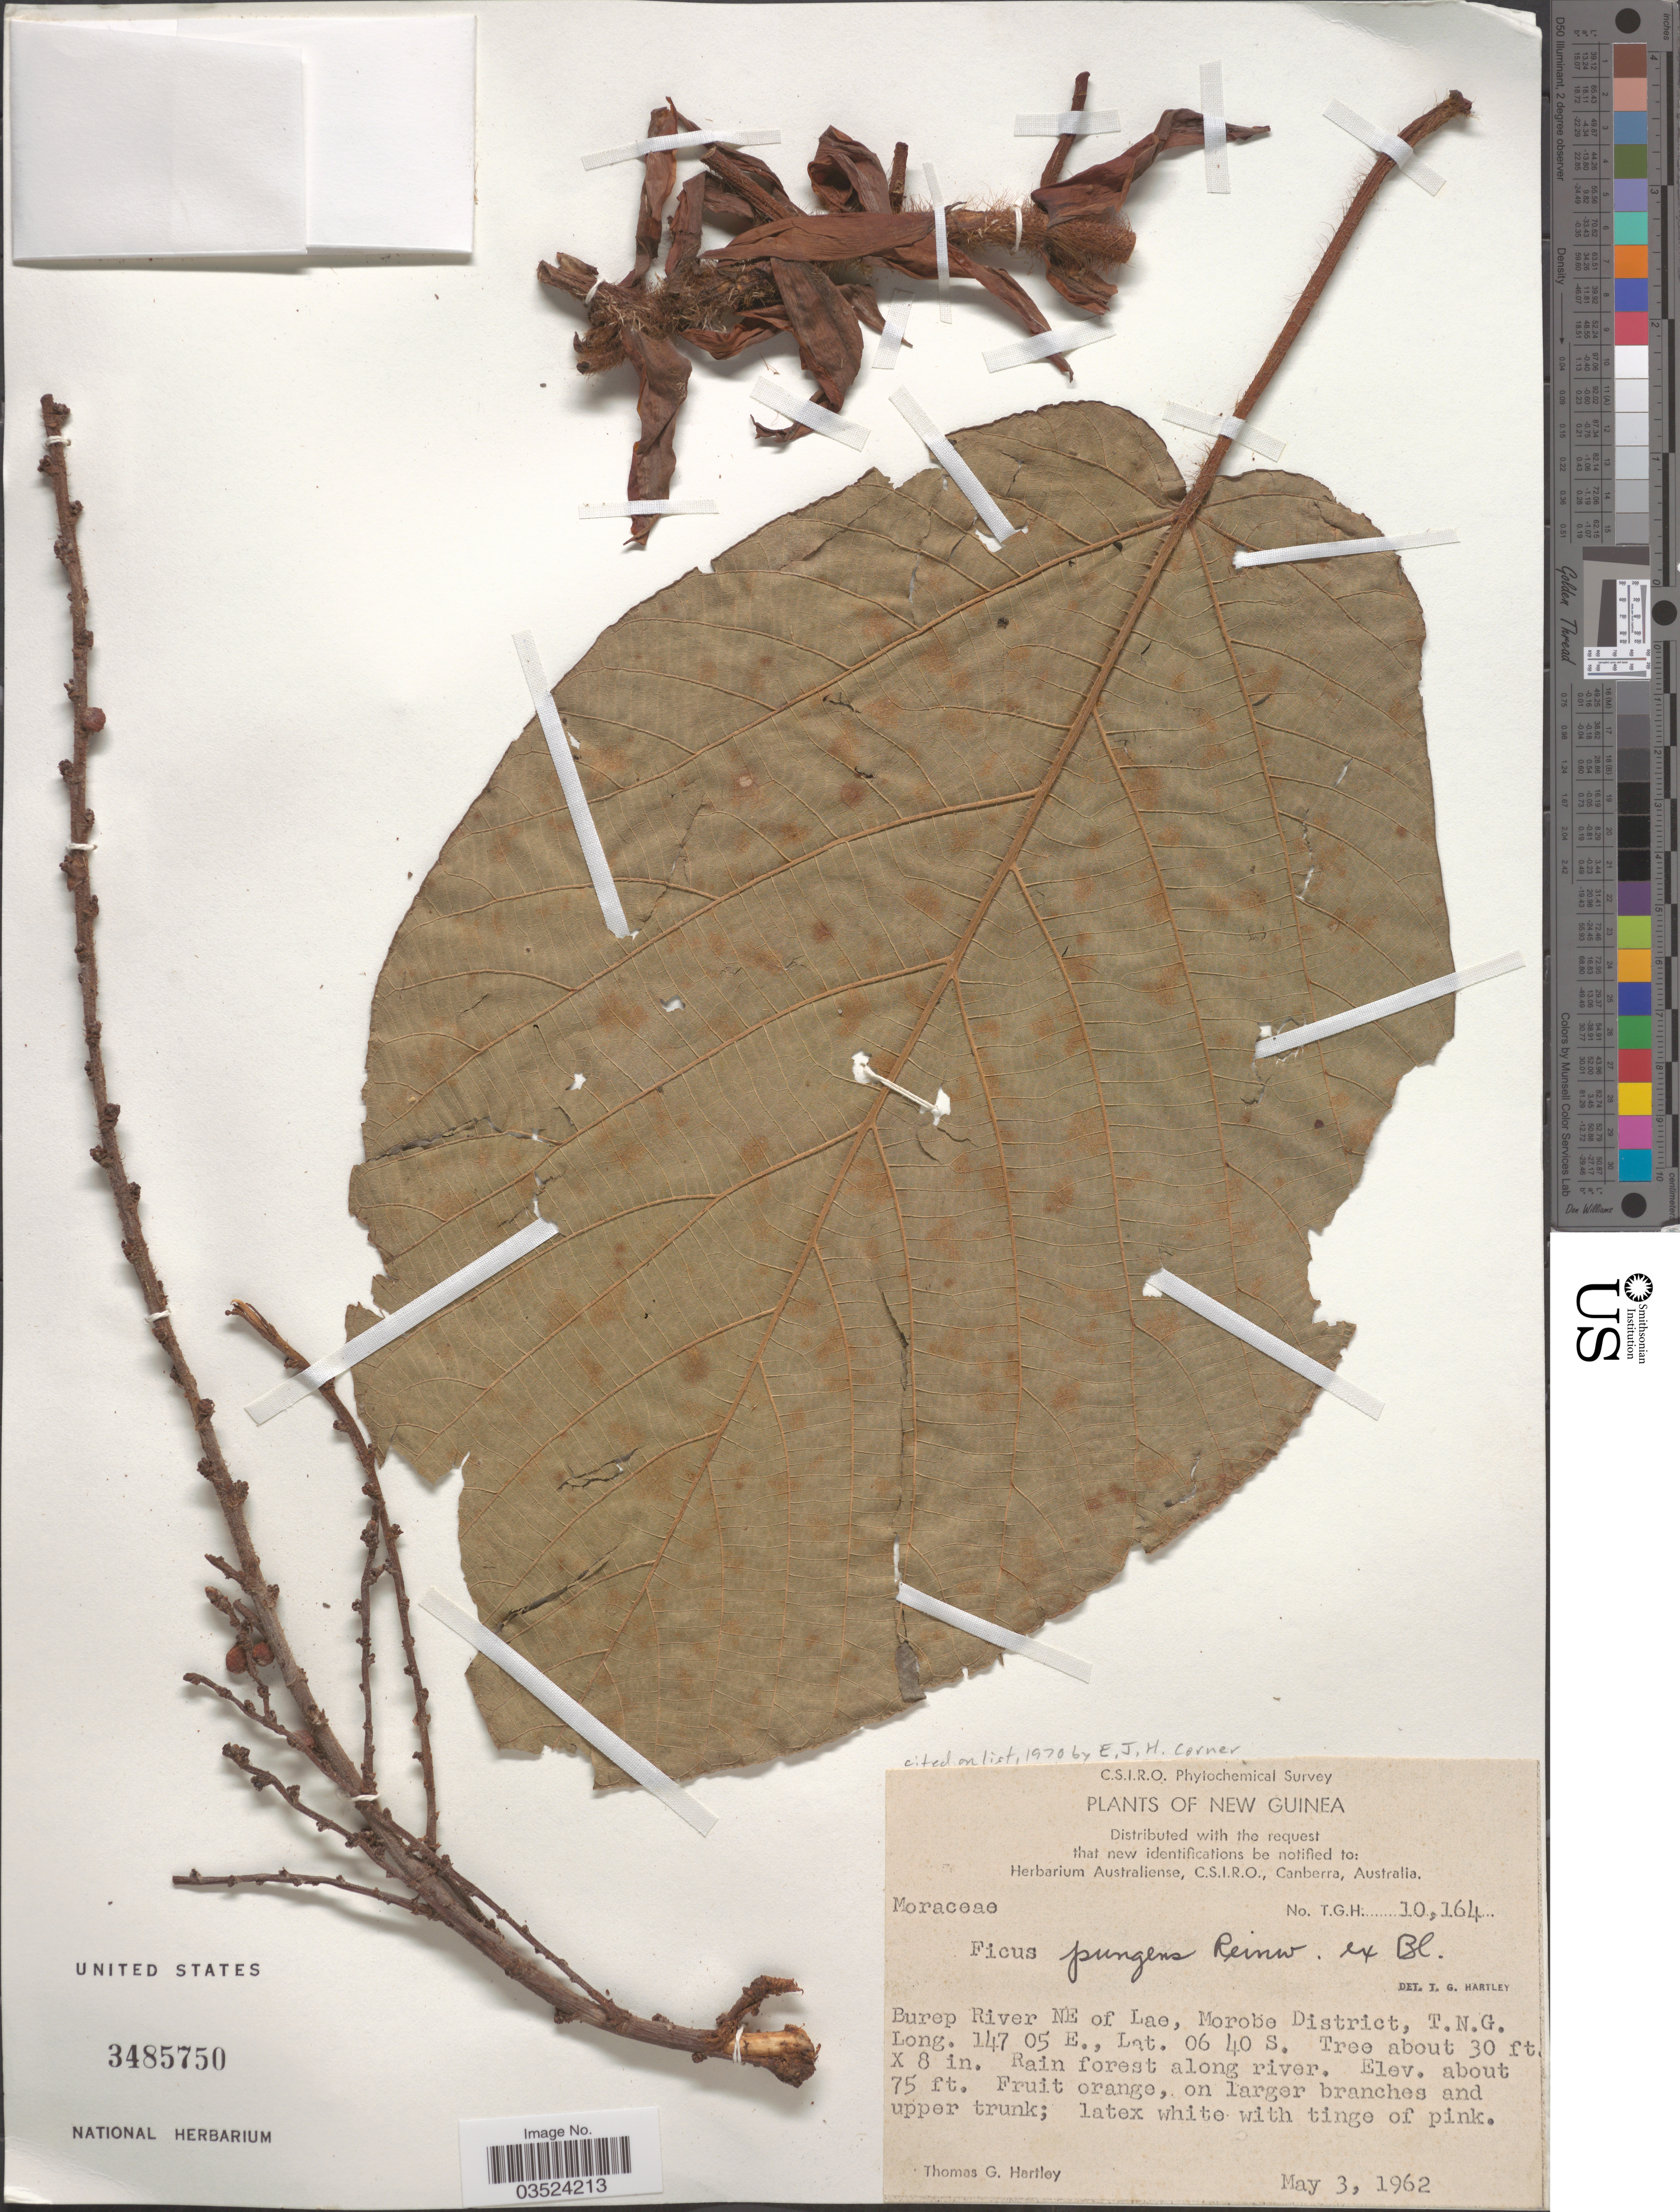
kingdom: Plantae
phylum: Tracheophyta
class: Magnoliopsida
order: Rosales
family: Moraceae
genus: Ficus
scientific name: Ficus pungens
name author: Reinw. ex Blume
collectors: T. G. Hartley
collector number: TGH 10164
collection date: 1962-05-03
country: Papua New Guinea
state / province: Morobe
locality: New Guinea. Burep River NE of Lae, Morobe District, T.N.G.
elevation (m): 23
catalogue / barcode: US 3485750